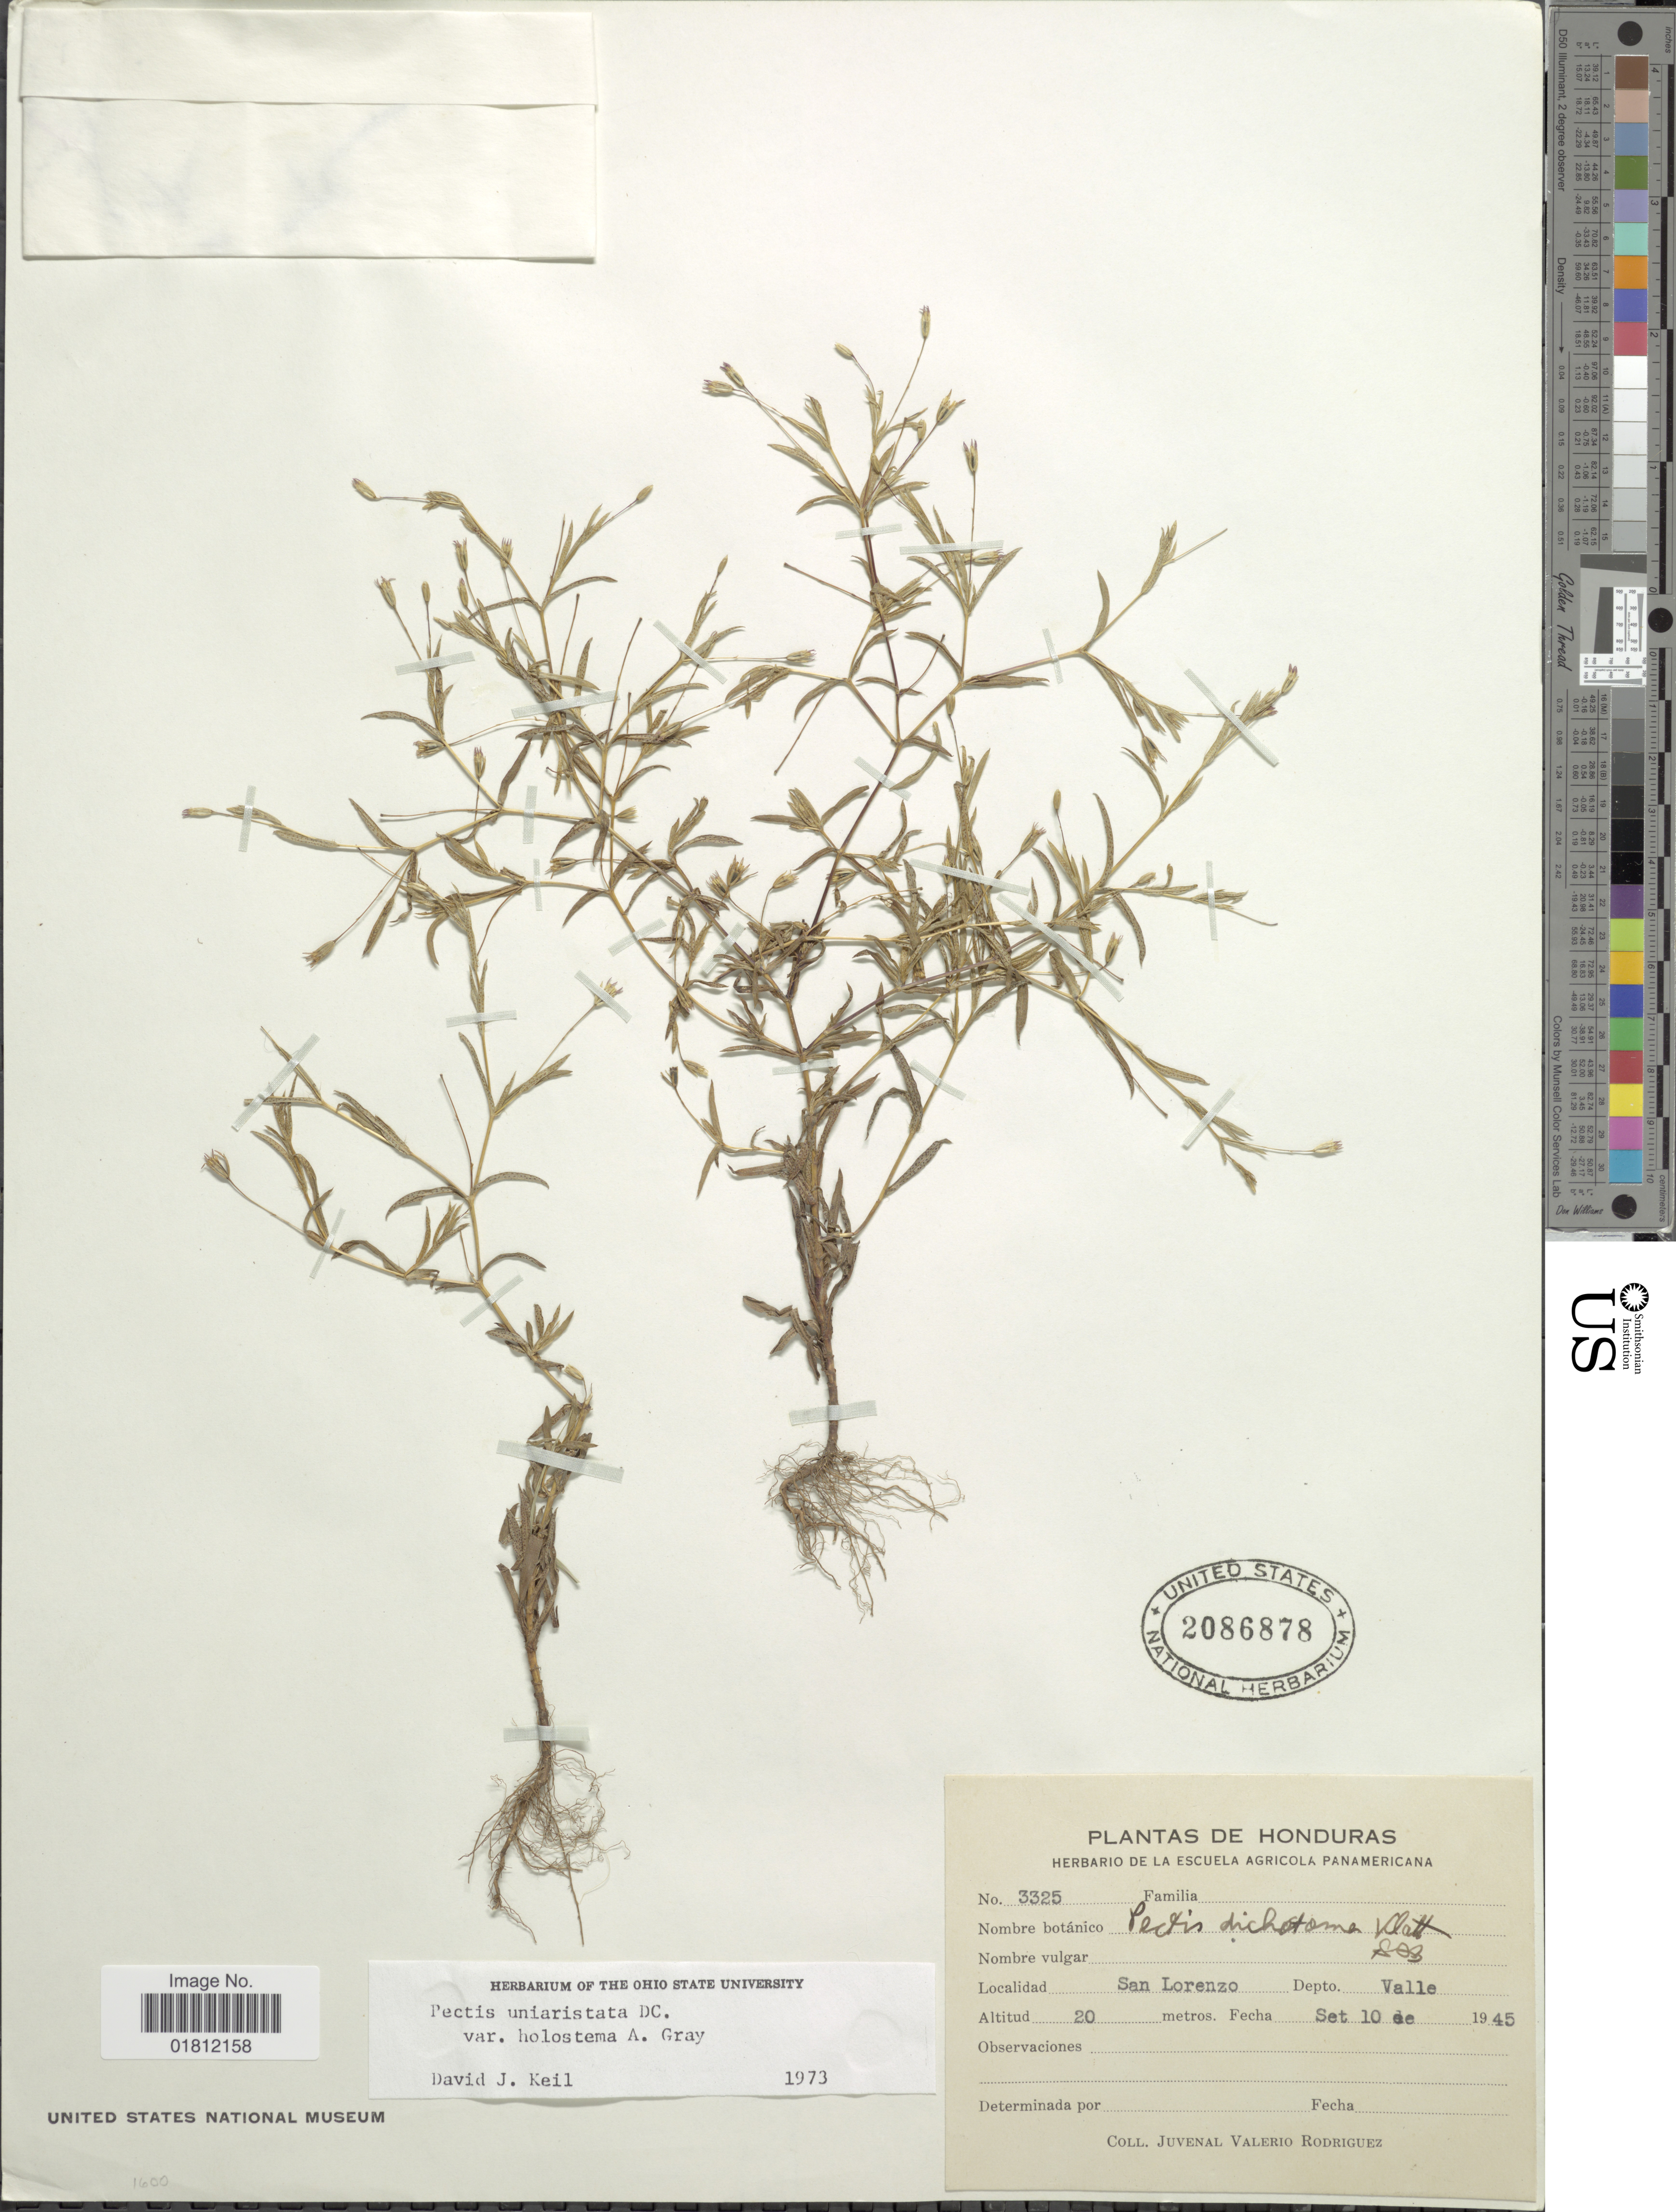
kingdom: Plantae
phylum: Tracheophyta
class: Magnoliopsida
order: Asterales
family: Asteraceae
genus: Pectis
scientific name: Pectis uniaristata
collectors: J. Valerio R.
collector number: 3325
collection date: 1945-09-10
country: Honduras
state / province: Valle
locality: San Lorenzo Depto. Valle.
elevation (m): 20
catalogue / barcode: US 2086878